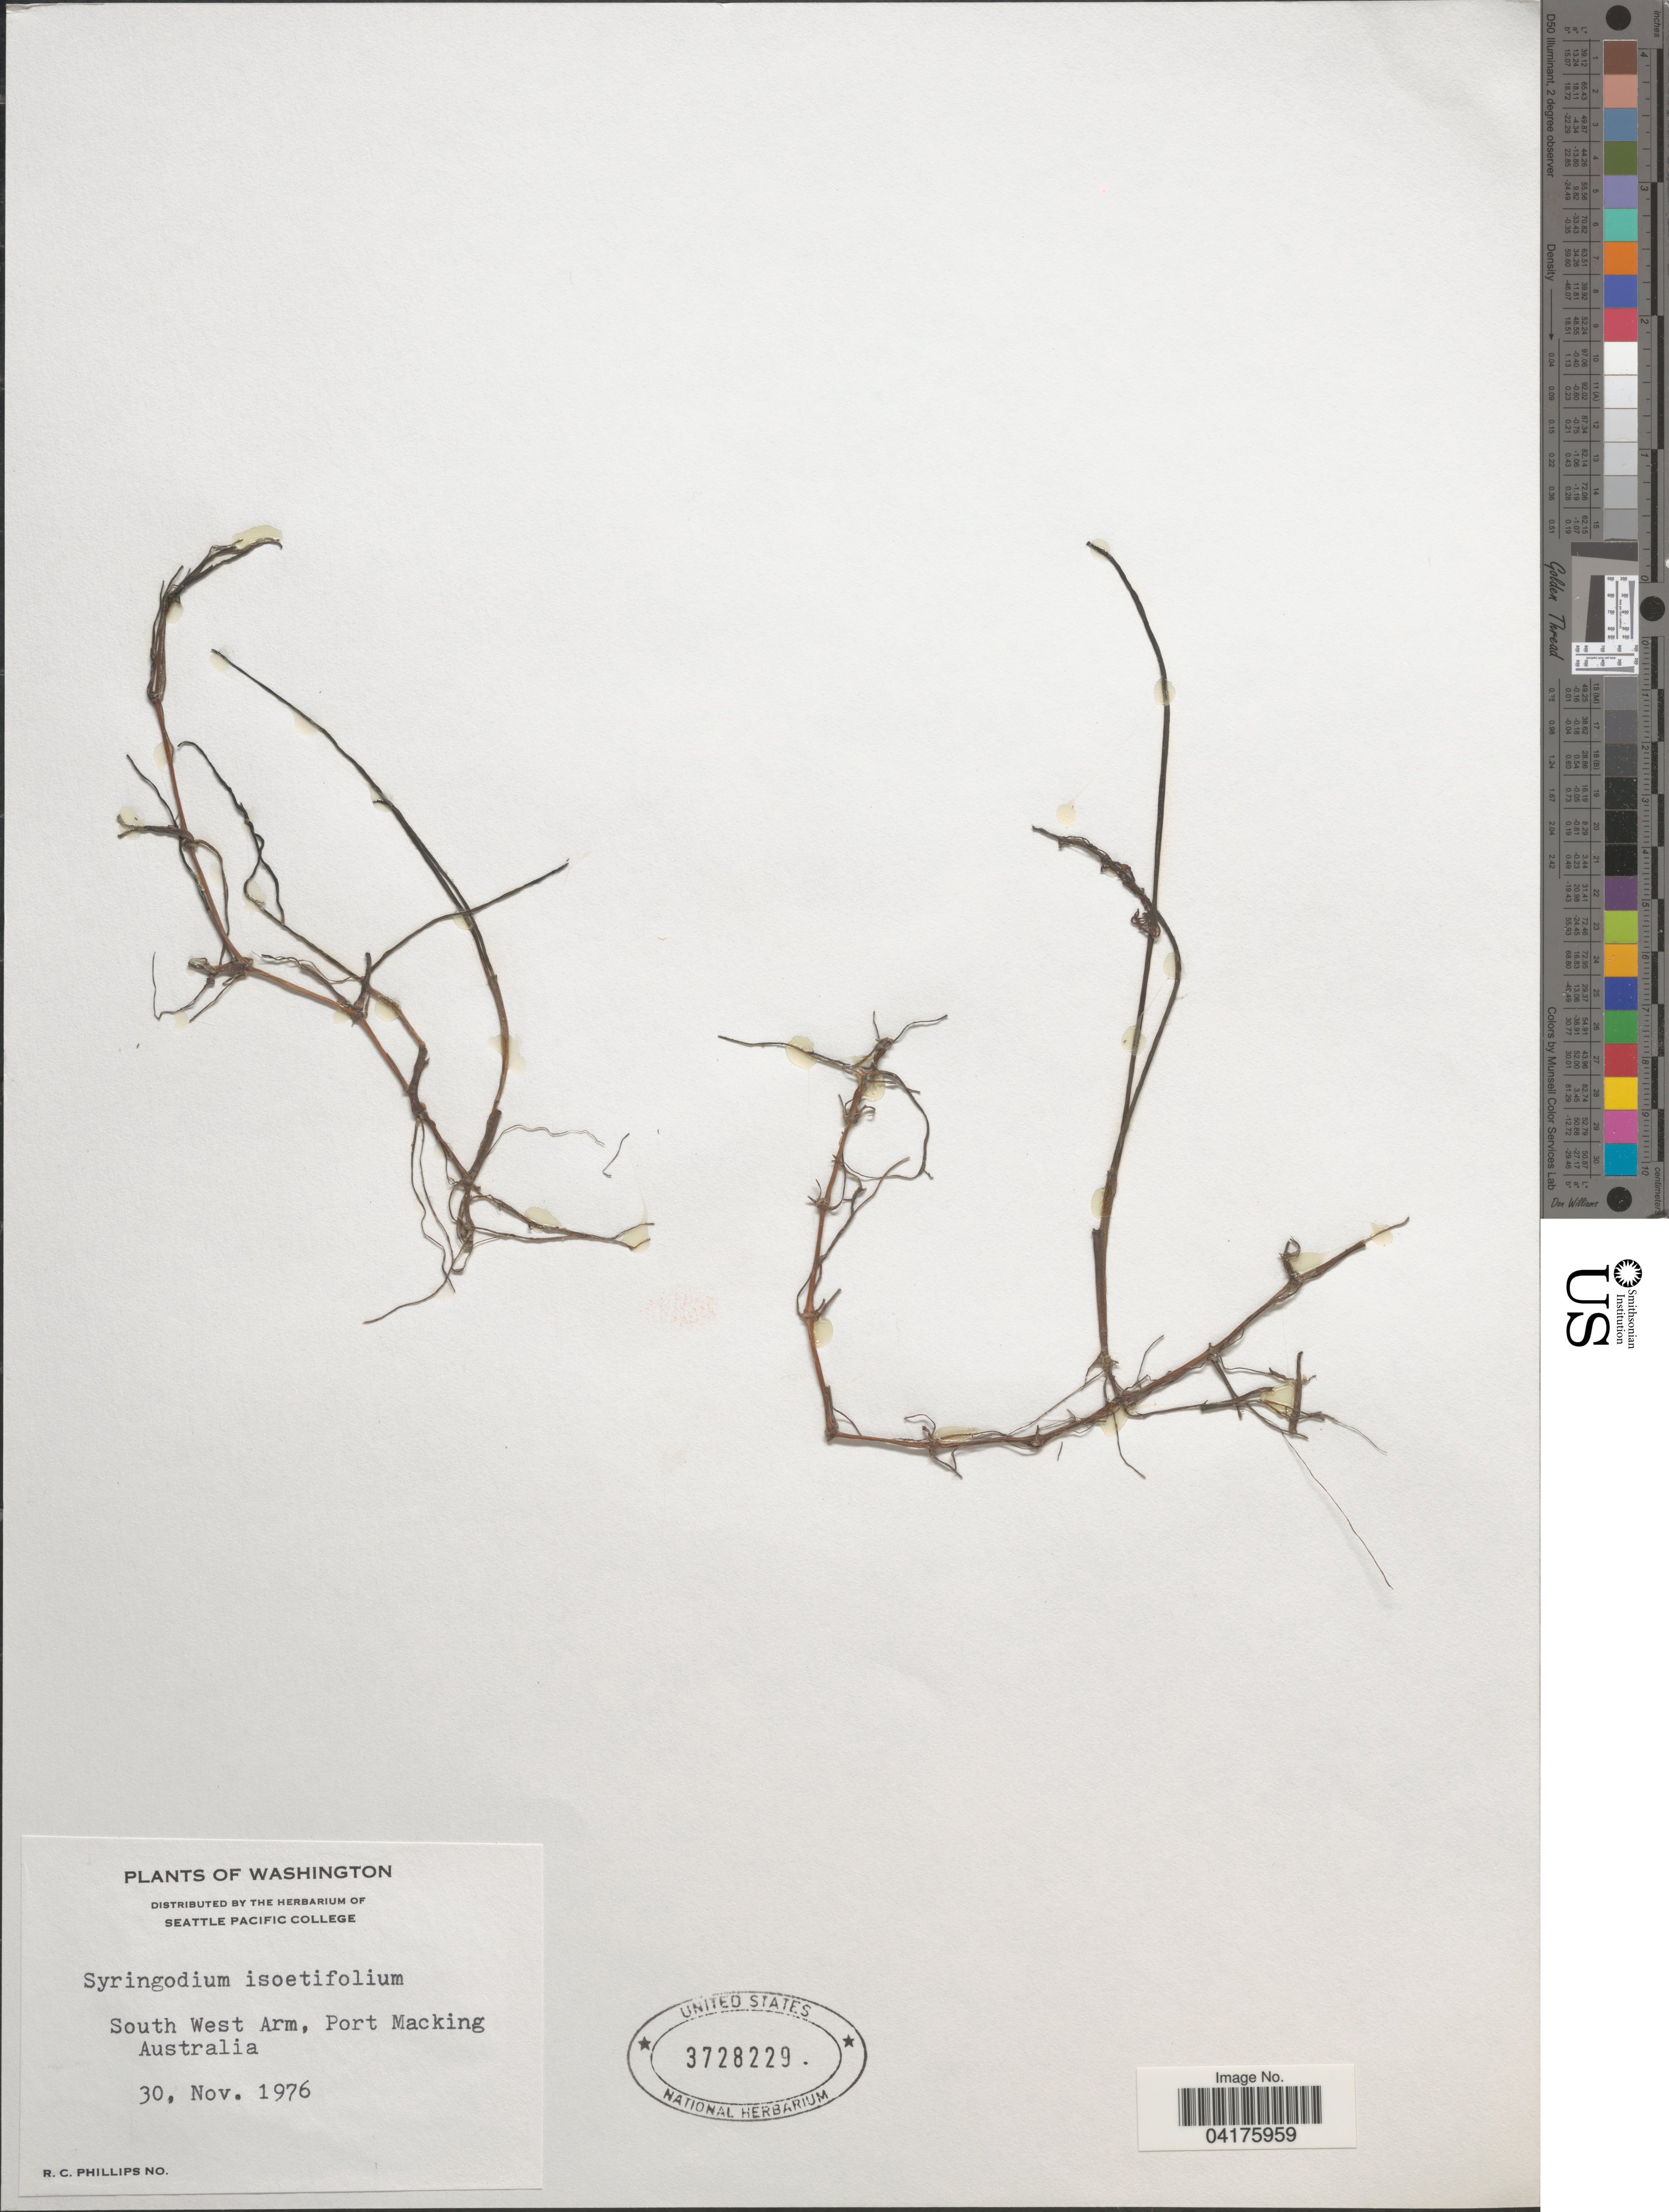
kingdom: Plantae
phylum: Tracheophyta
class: Liliopsida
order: Alismatales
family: Cymodoceaceae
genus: Syringodium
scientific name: Syringodium isoetifolium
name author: (Asch.) Dandy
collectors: R. C. Phillips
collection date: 1976-11-30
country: Australia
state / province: New South Wales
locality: South West Arm, Port Macking [= Port Hacking].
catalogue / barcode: US 3728229